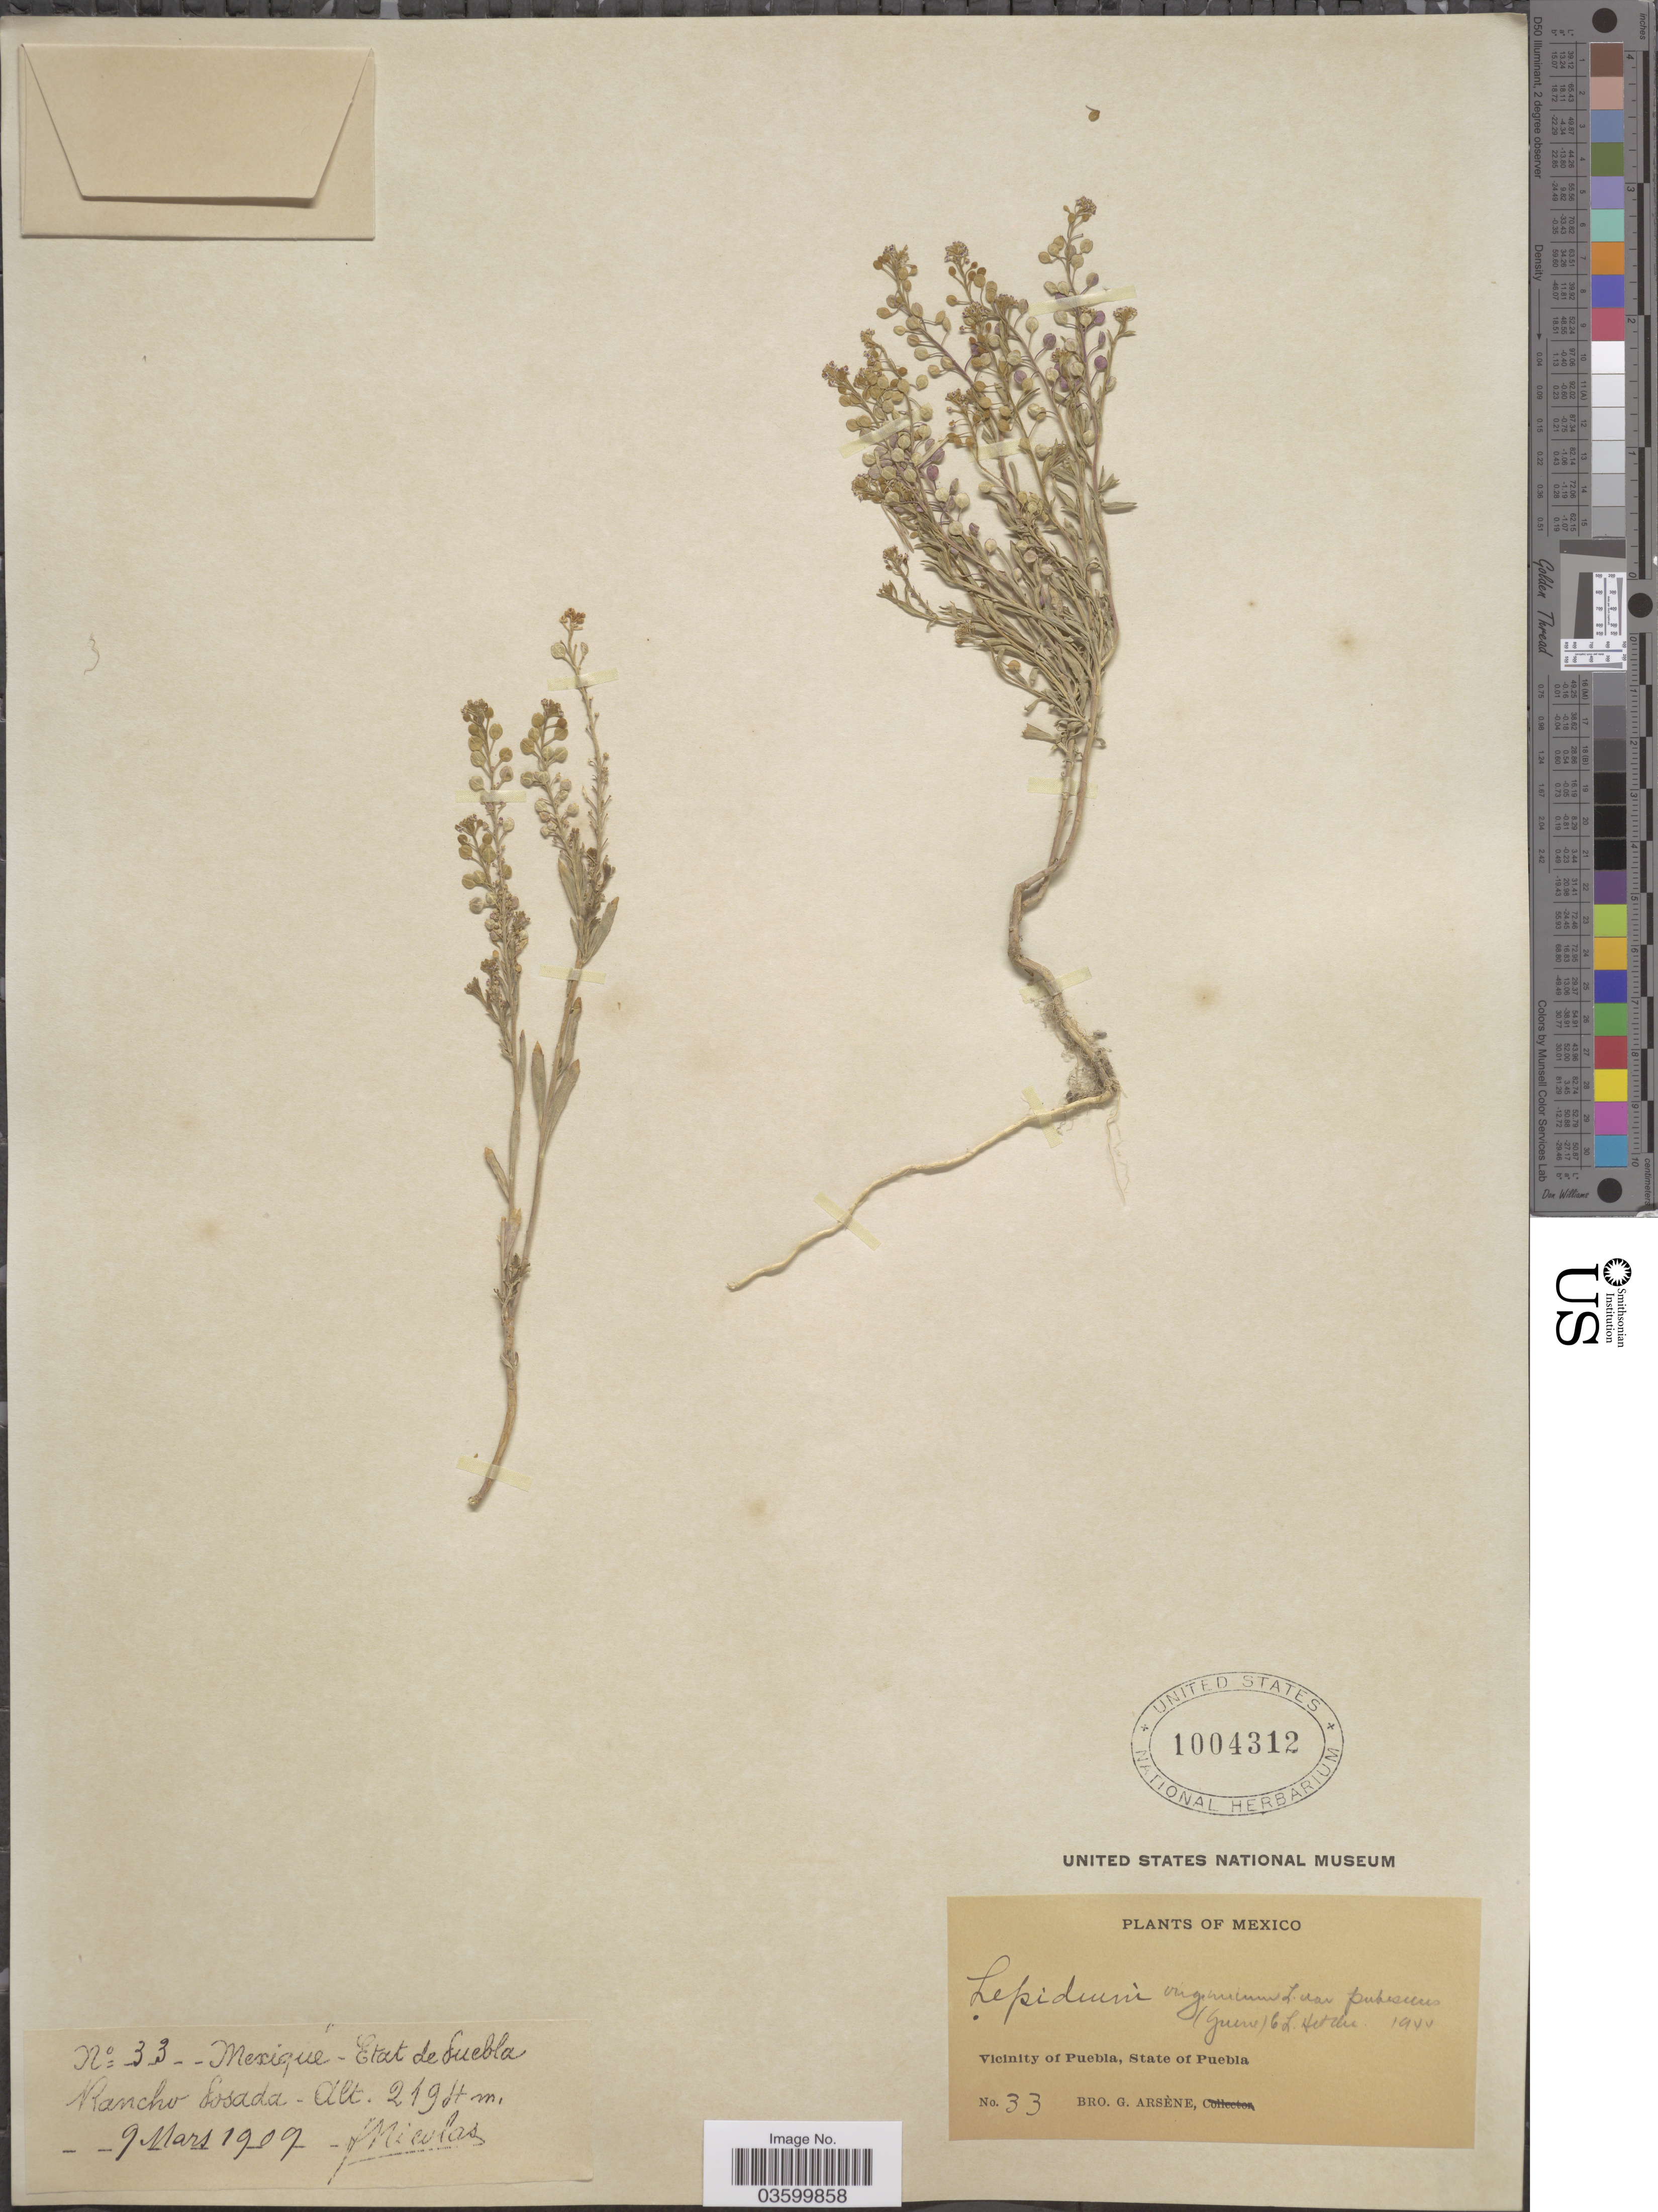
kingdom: Plantae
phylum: Tracheophyta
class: Magnoliopsida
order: Brassicales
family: Brassicaceae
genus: Lepidium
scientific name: Lepidium virginicum var. pubescens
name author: (Greene) C.L. Hitchc.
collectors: Bro. G. Arsène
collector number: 33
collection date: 1909-03-09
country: Mexico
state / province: Puebla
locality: Vicinity of Puebla. Rancho Posada.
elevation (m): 2194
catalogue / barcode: US 1004312